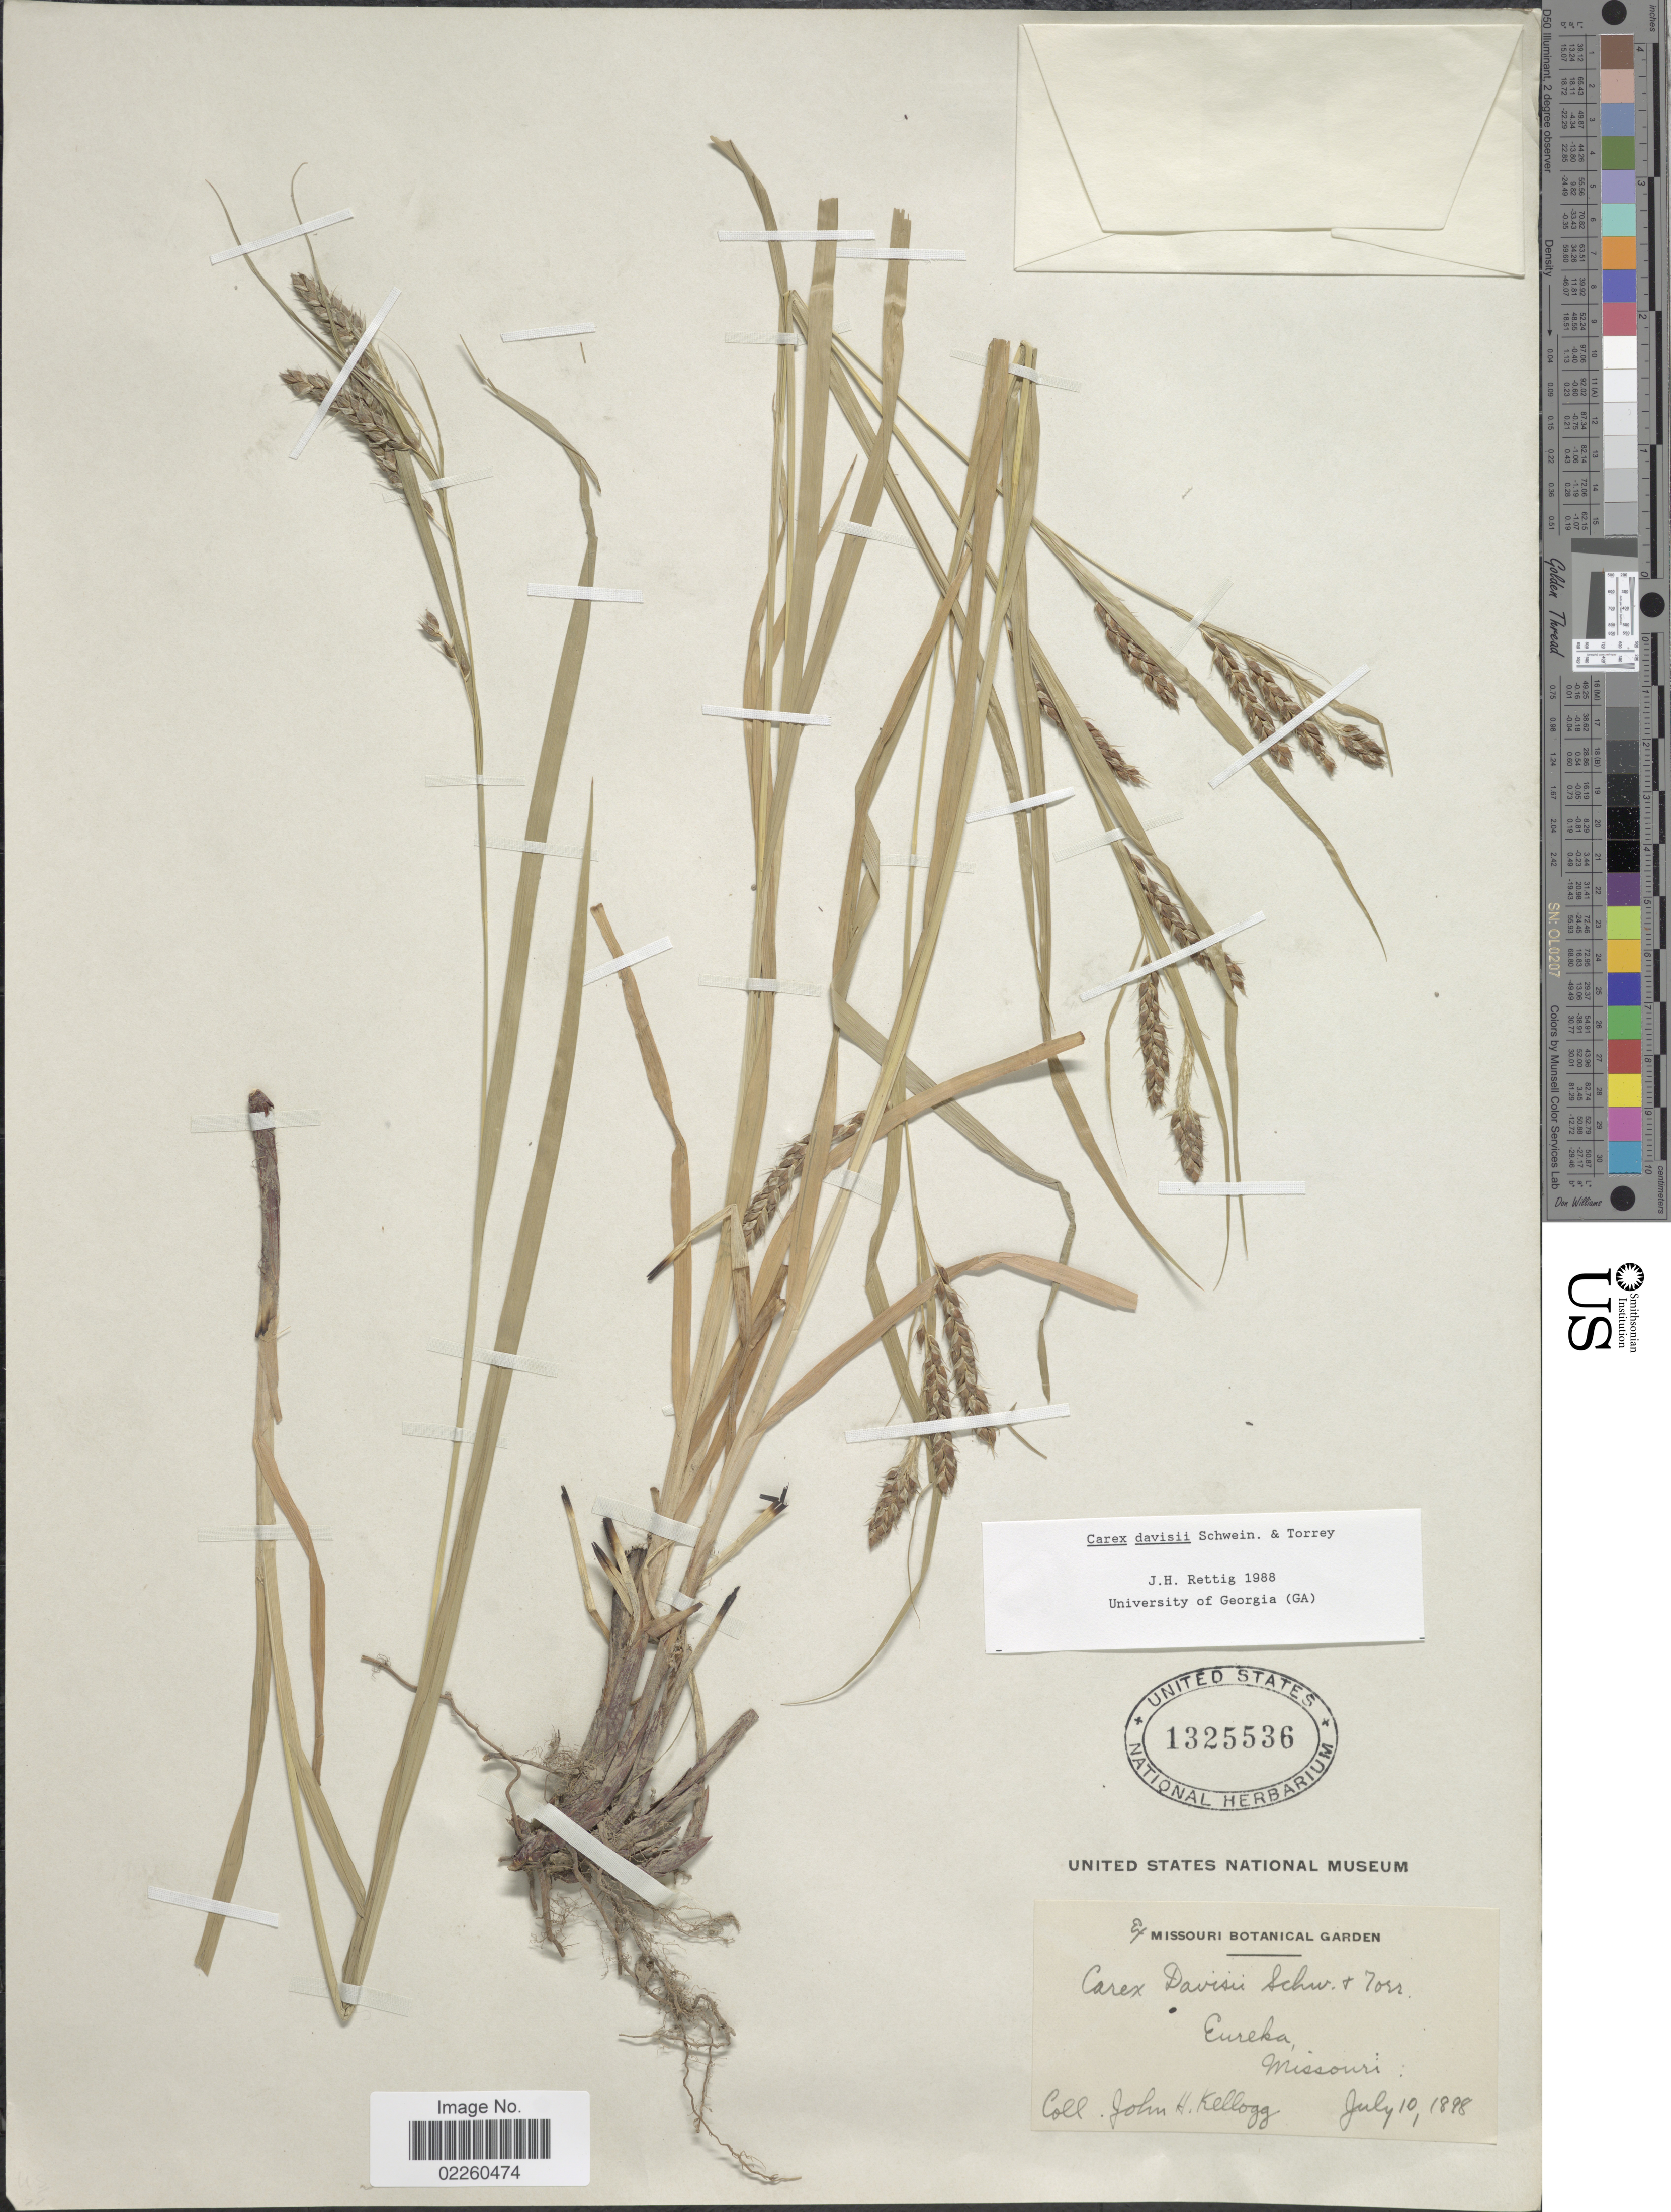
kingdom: Plantae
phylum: Tracheophyta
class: Liliopsida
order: Poales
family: Cyperaceae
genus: Carex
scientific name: Carex davisii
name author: Schwein. & Torr.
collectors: J. H. Kellogg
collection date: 1898-07-10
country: United States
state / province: Missouri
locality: Eureka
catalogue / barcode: US 1325536